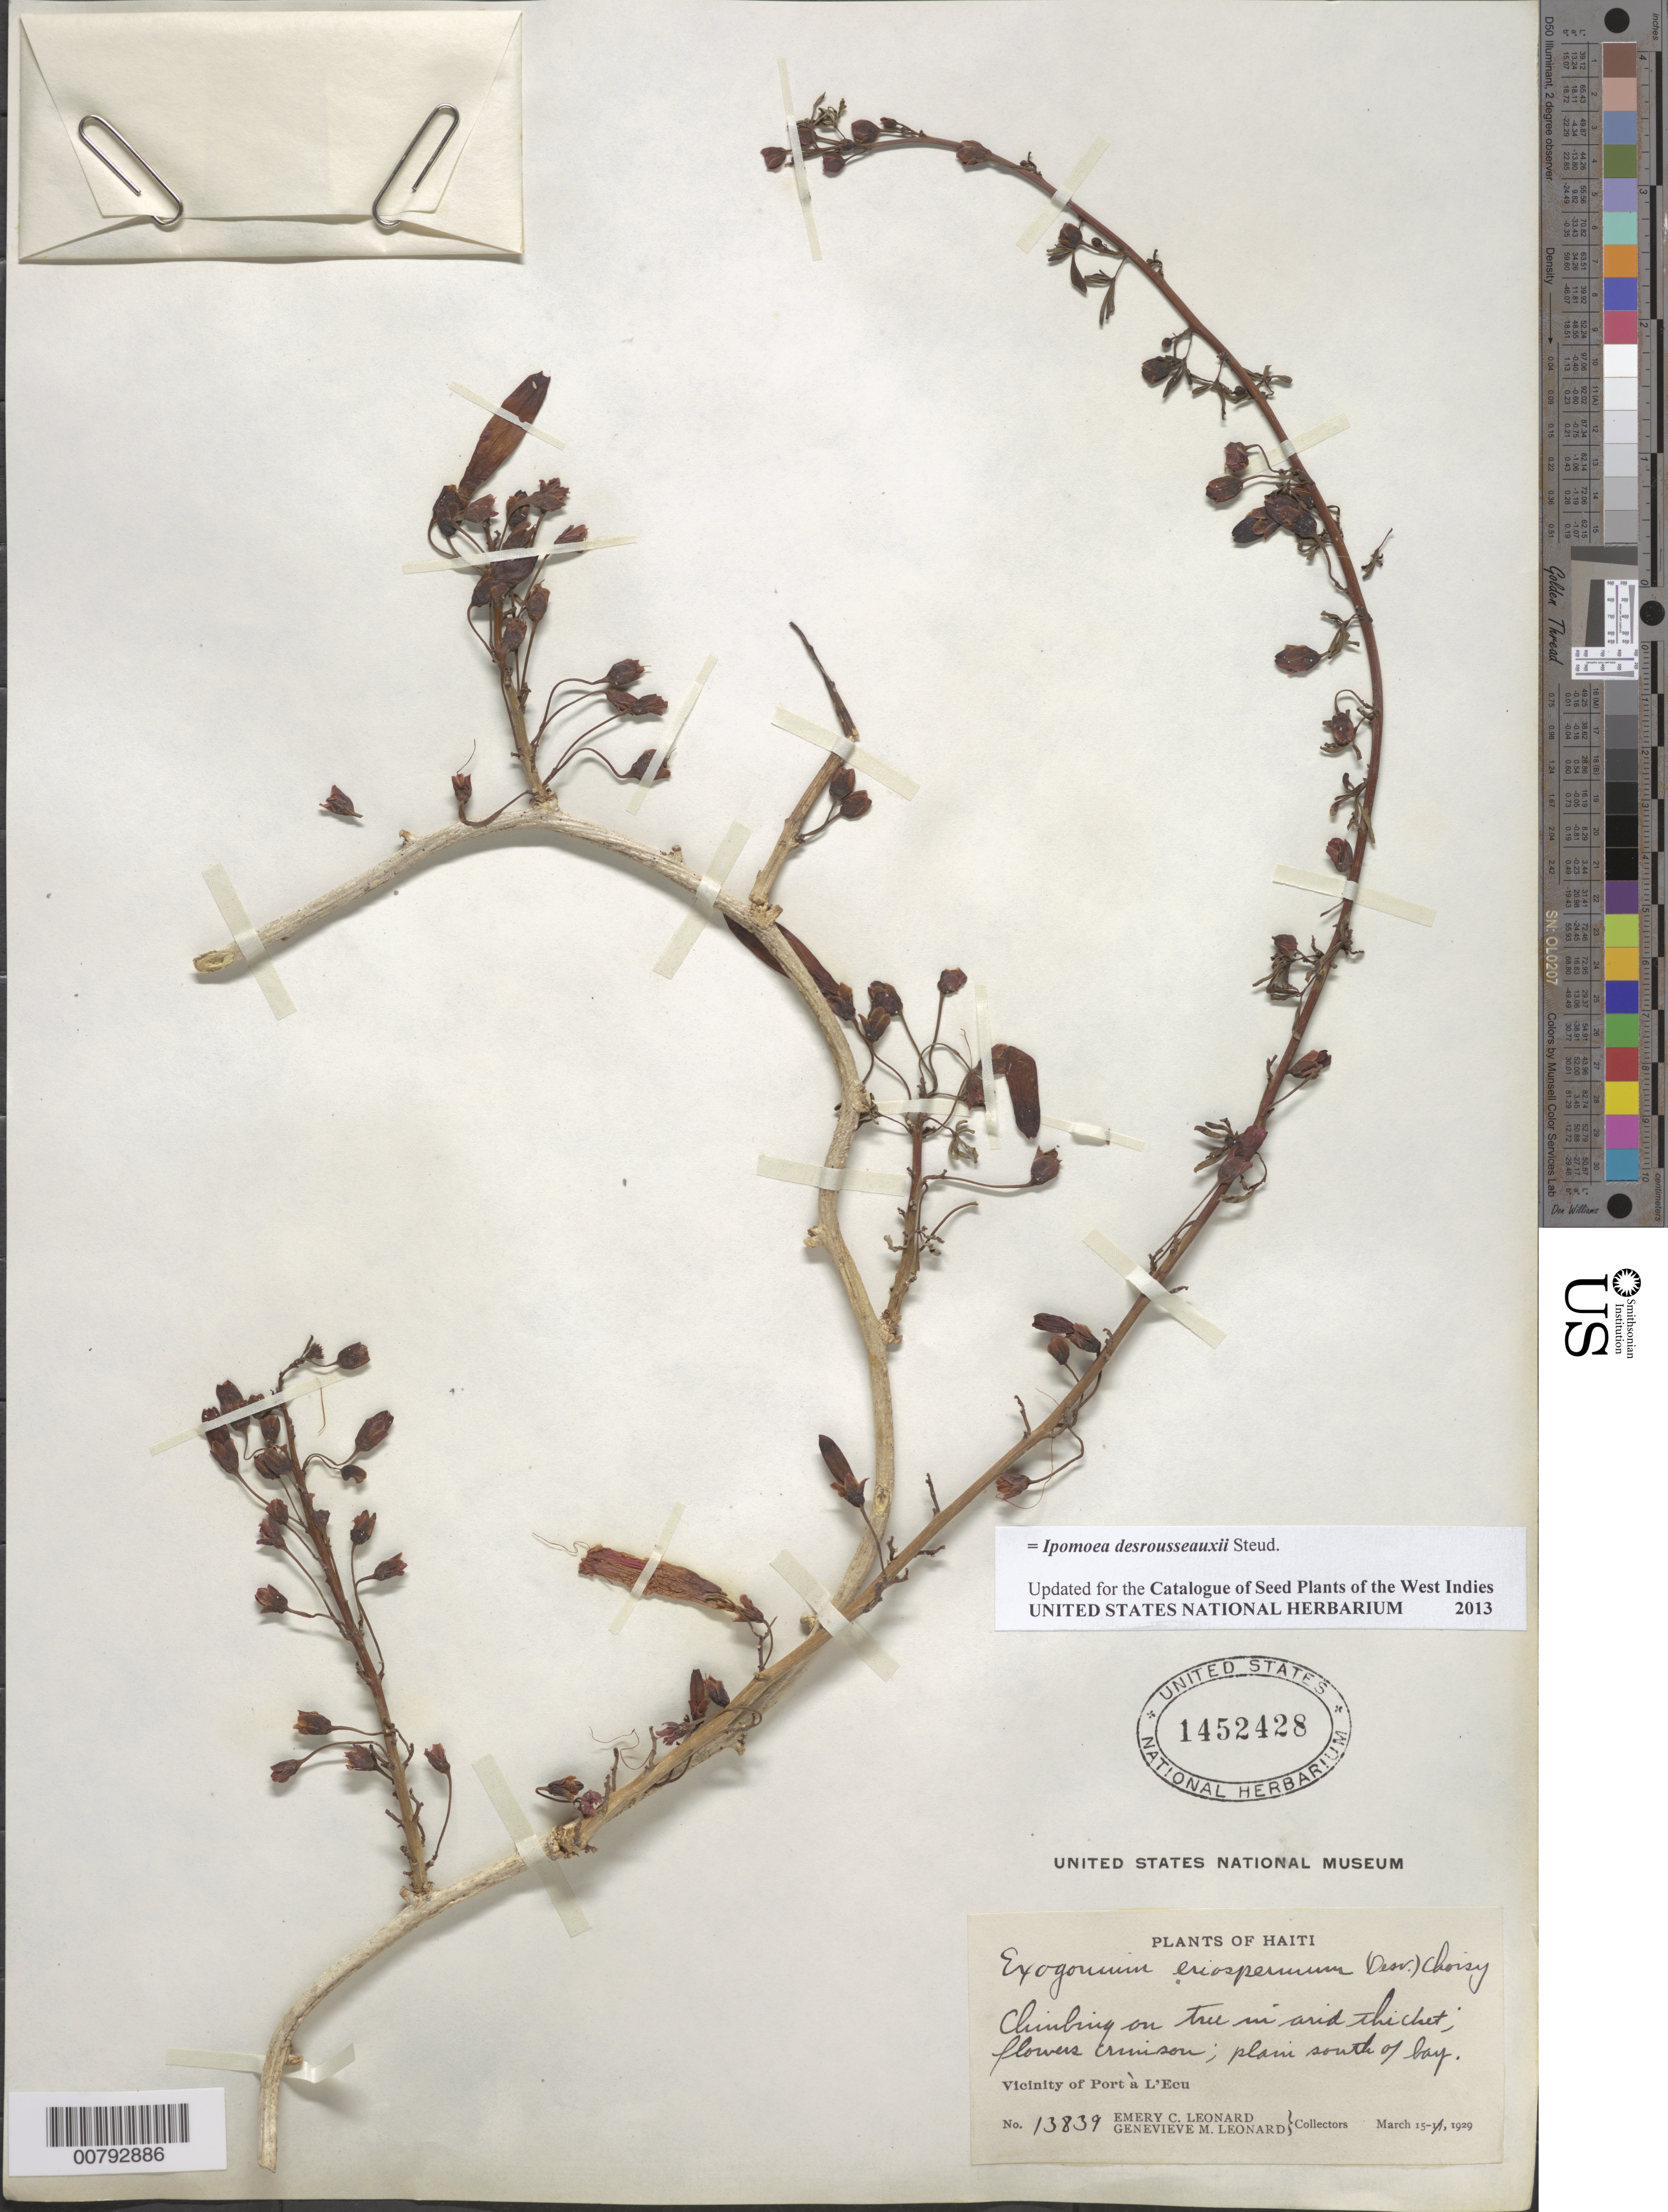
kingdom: Plantae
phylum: Tracheophyta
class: Magnoliopsida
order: Solanales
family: Convolvulaceae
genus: Ipomoea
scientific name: Ipomoea desrousseauxii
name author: Steud.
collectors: E. C. Leonard & G. M. Leonard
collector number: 13839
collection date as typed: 15 Mar 1929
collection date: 1929-03-15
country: Haiti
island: Hispaniola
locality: Vicinity of Port à L'Ecu, plain south of bay.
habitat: Arid thicket.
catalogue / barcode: US 1452428